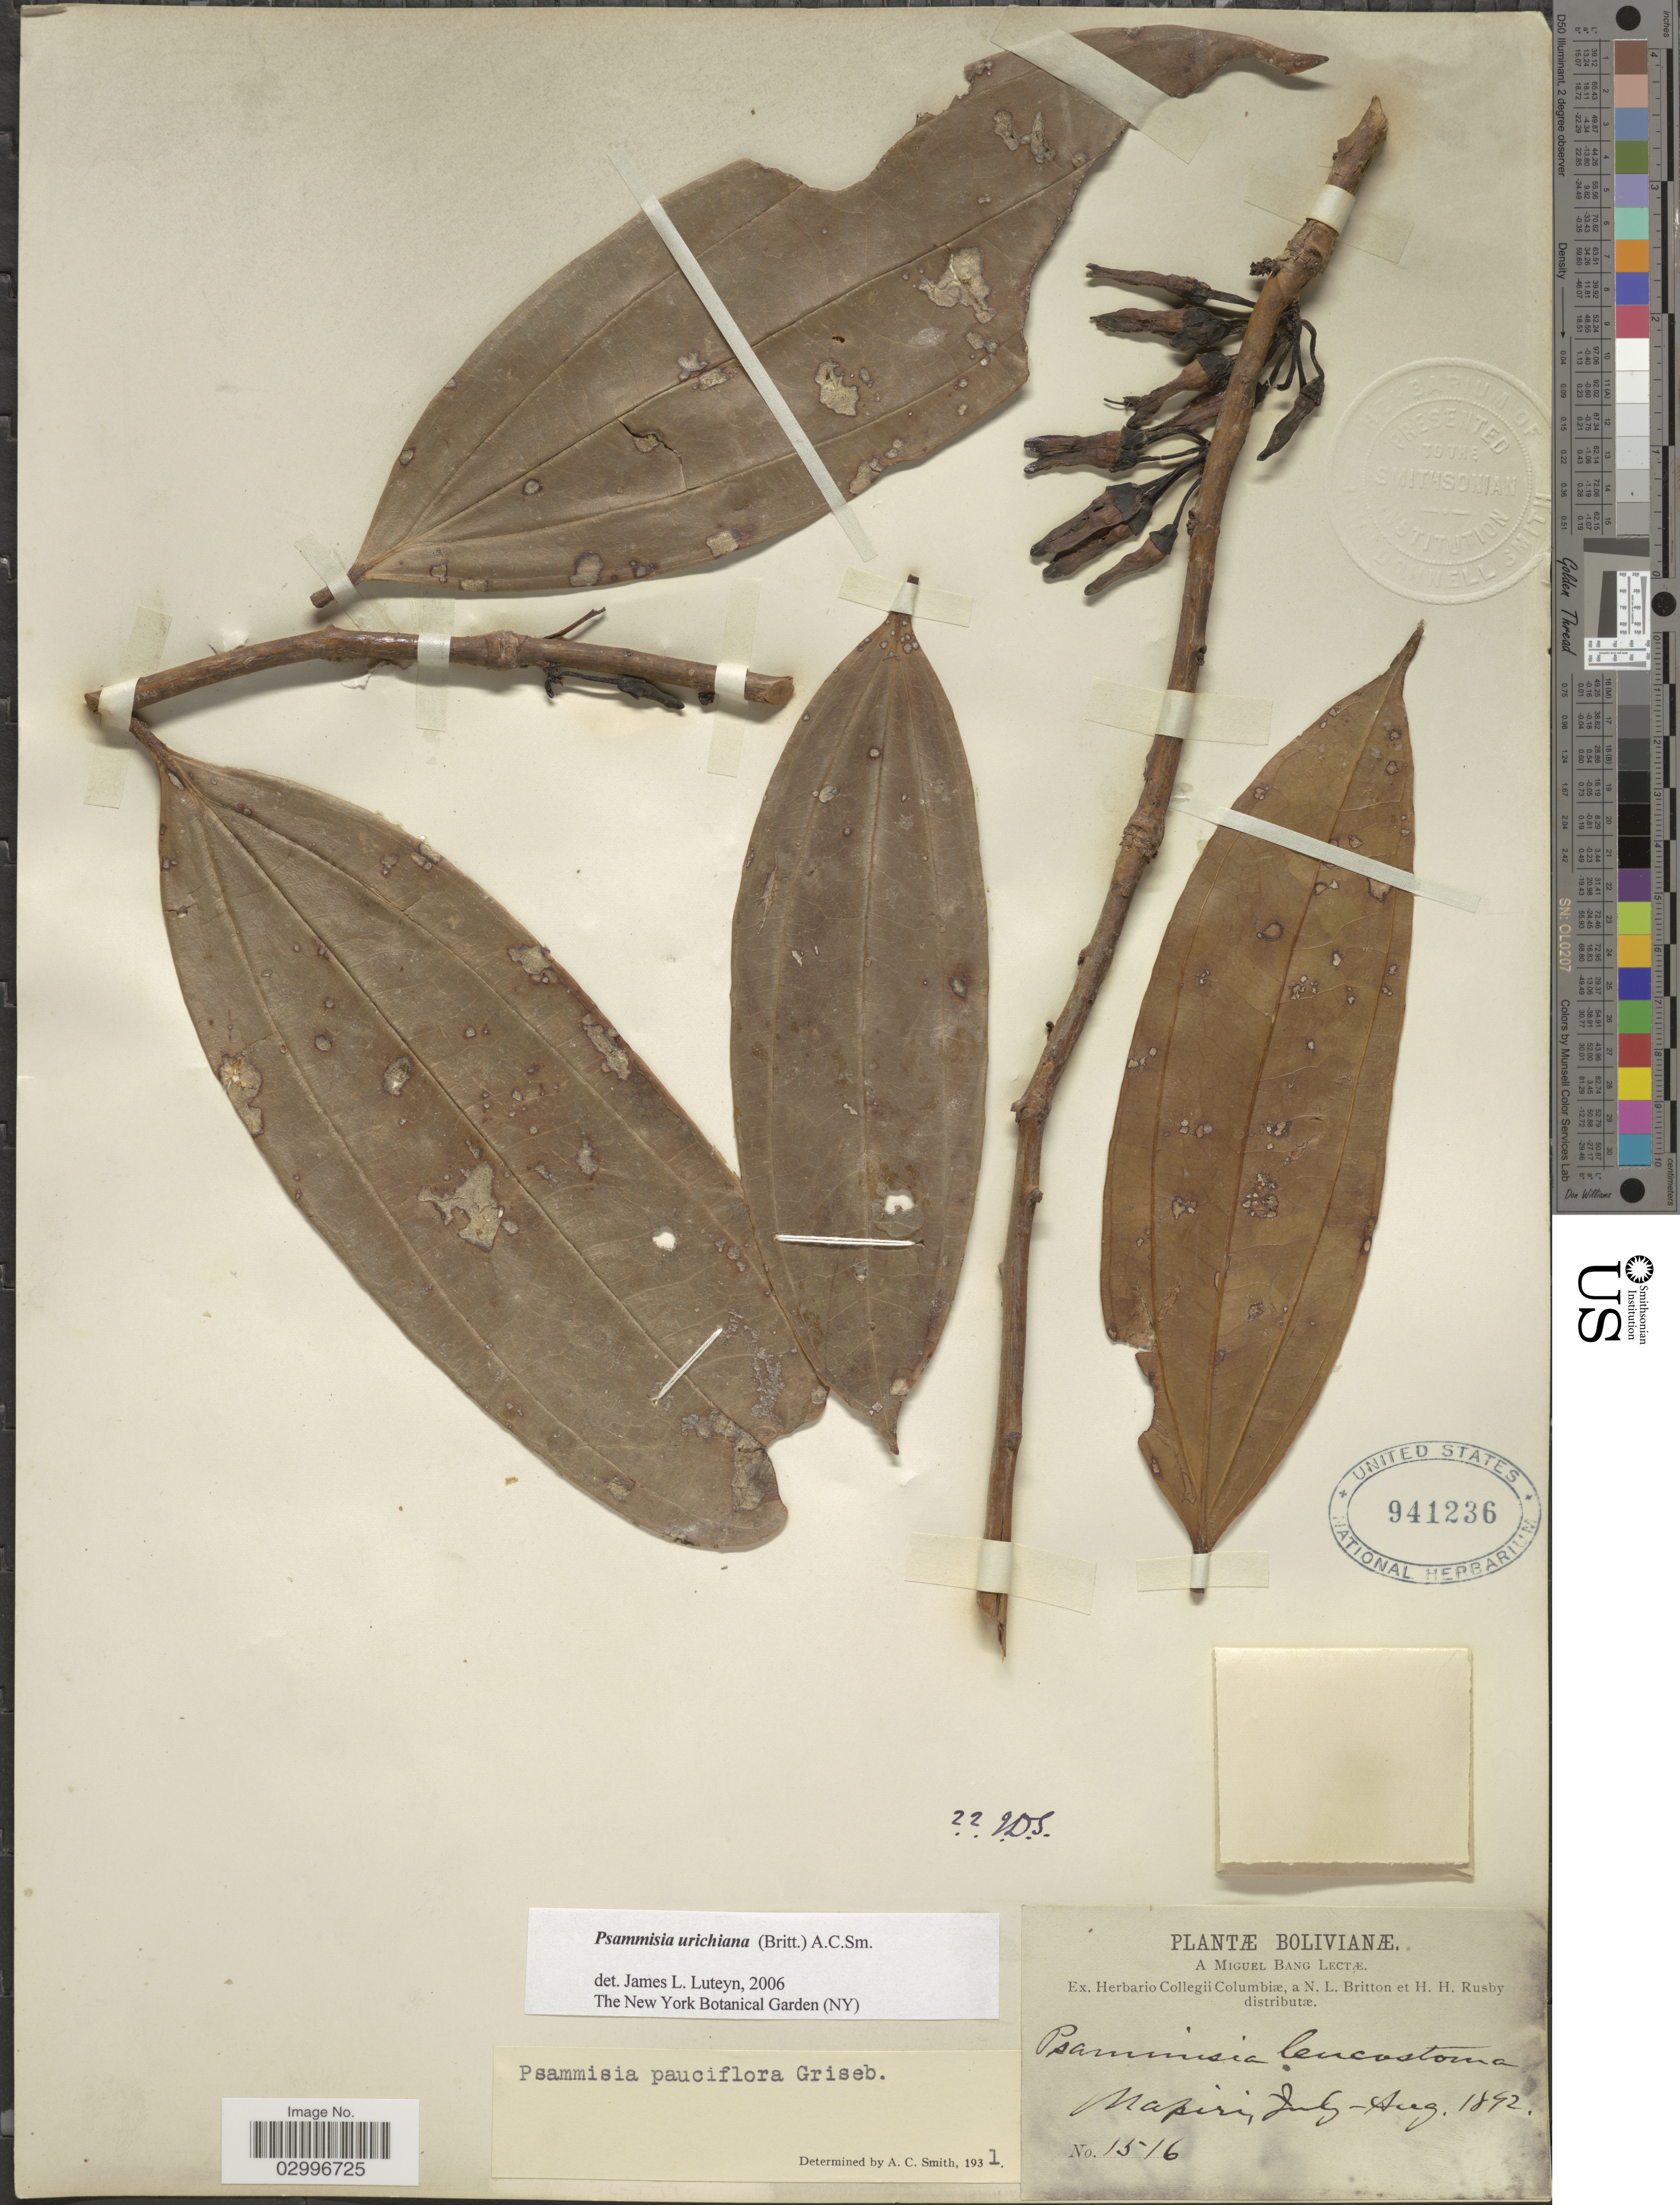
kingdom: Plantae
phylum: Tracheophyta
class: Magnoliopsida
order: Ericales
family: Ericaceae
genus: Psammisia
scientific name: Psammisia urichiana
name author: (Britton) A.C. Sm.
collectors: M. Bang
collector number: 1516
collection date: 1892-07/1892-08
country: Bolivia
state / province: La Paz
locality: Mapiri.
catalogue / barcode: US 941236